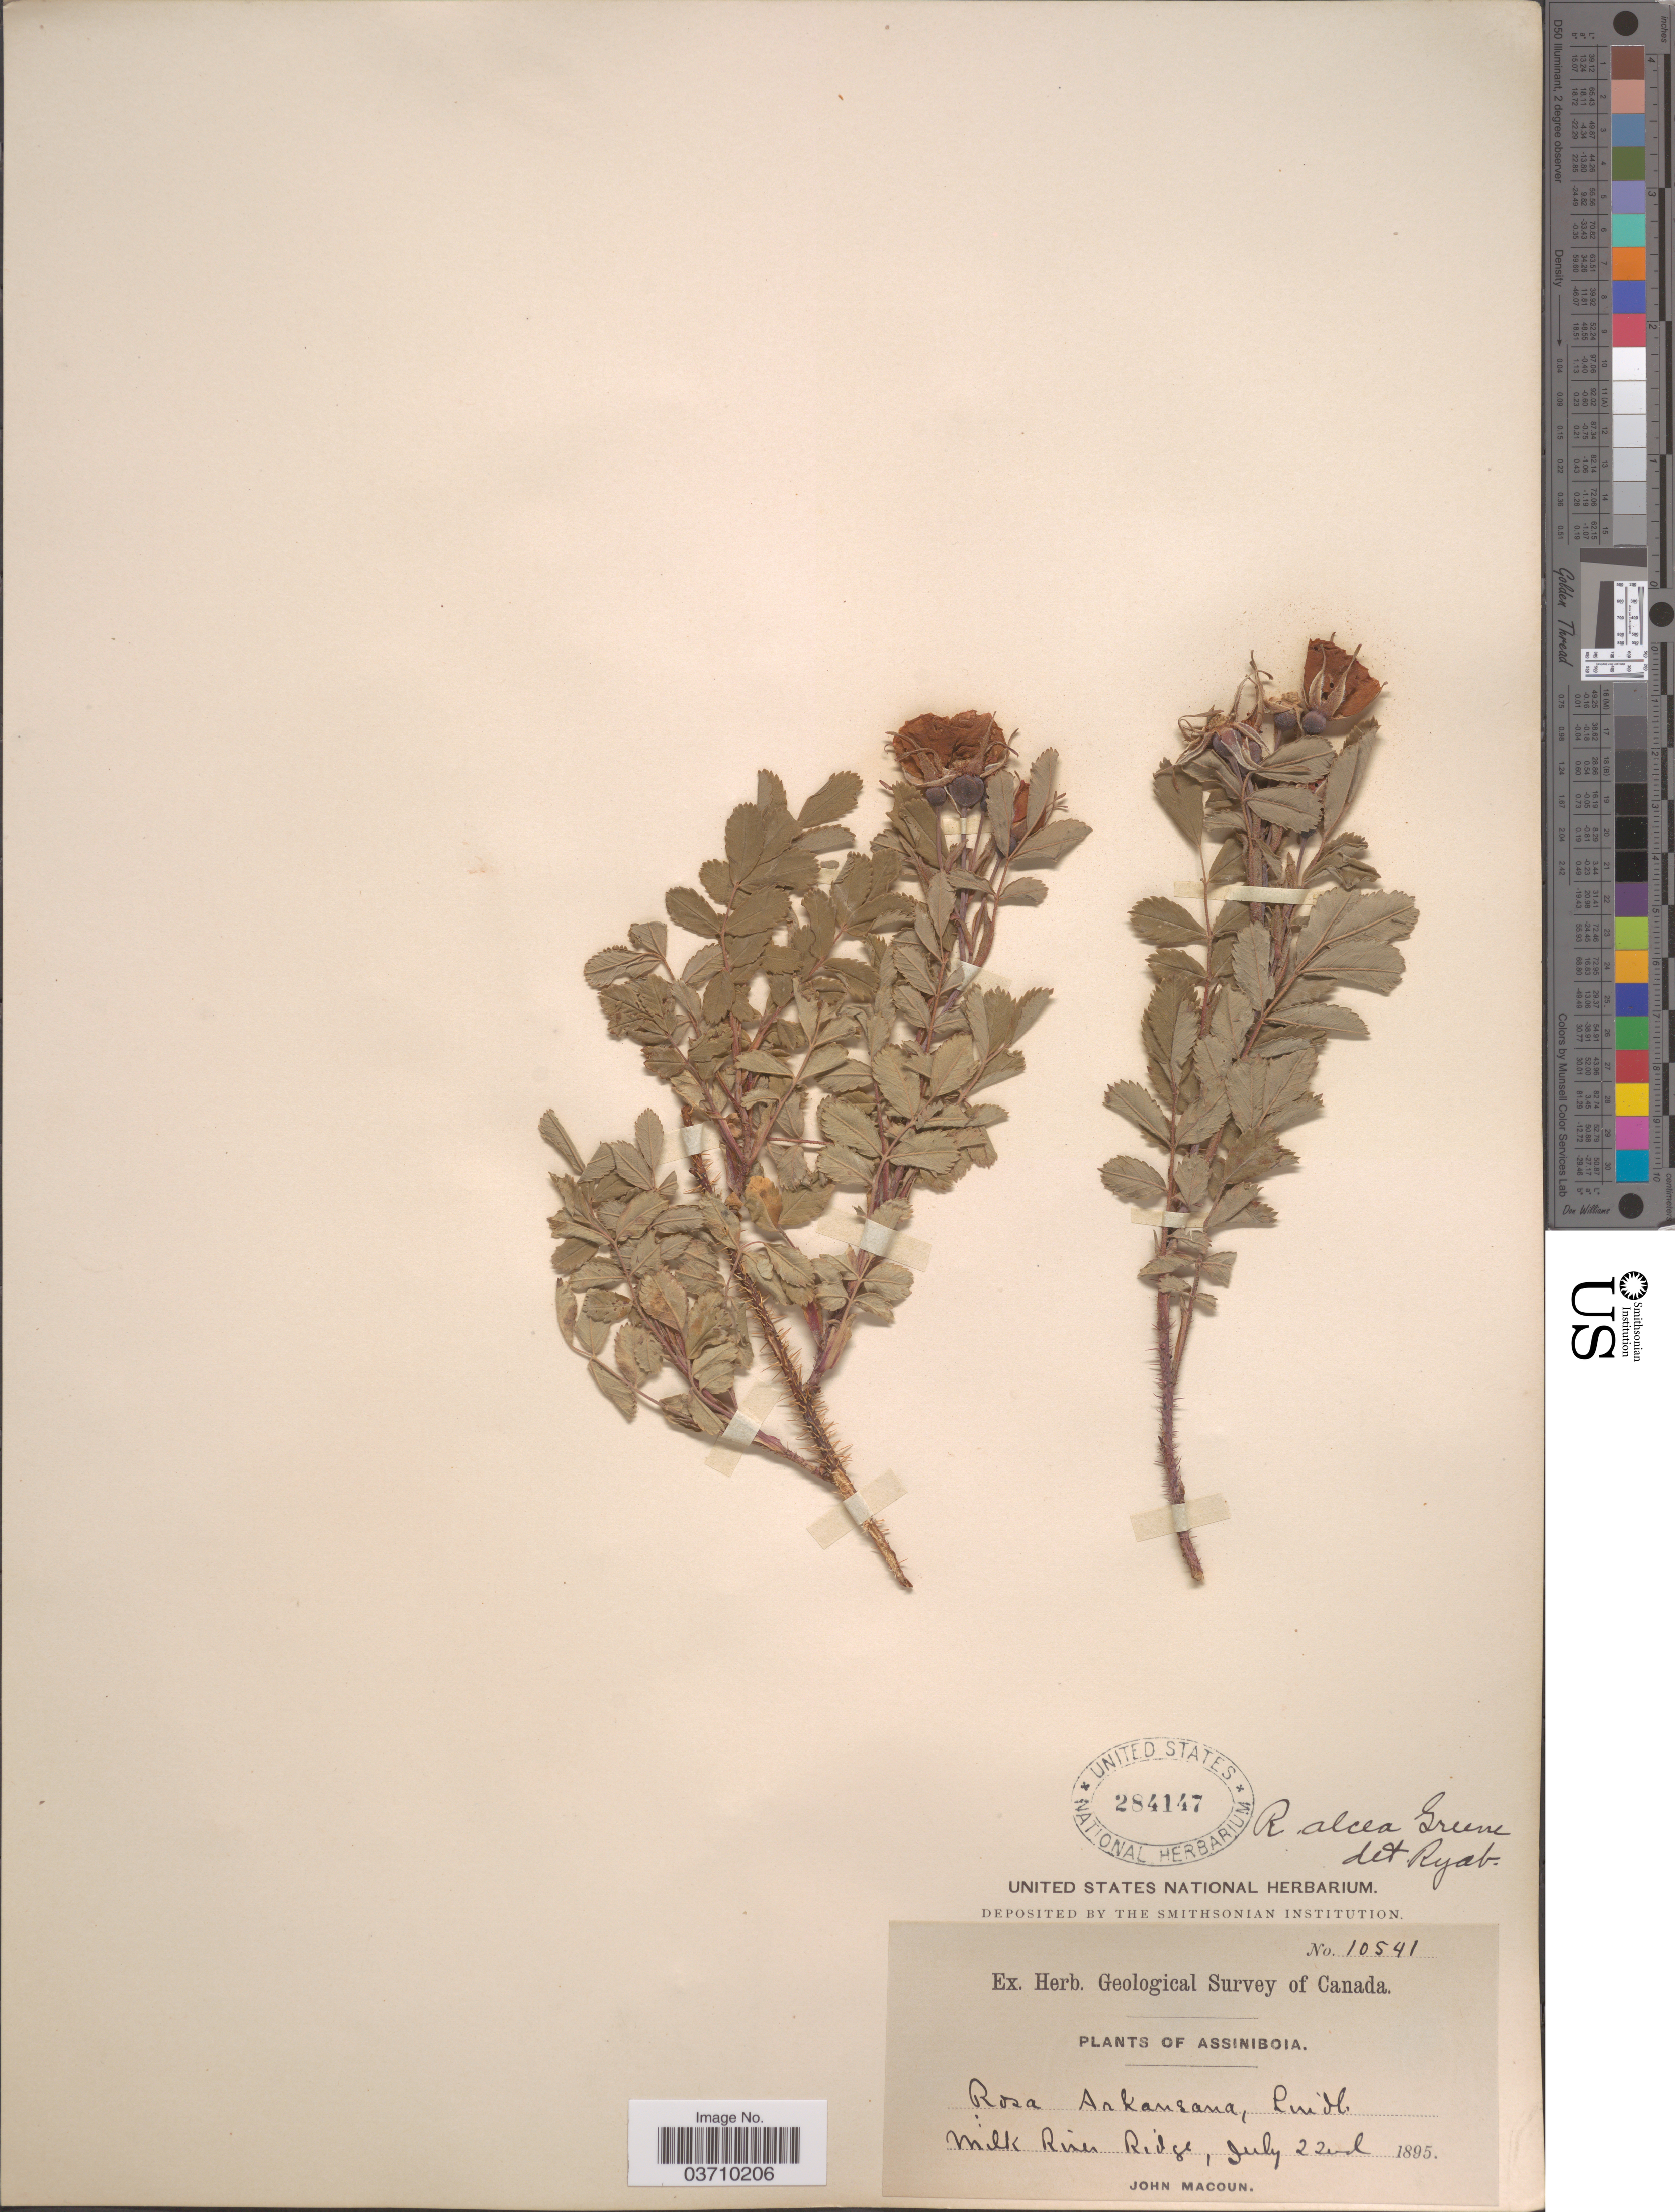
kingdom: Plantae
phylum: Tracheophyta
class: Magnoliopsida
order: Rosales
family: Rosaceae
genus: Rosa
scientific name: Rosa alcea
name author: Greene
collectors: J. Macoun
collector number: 10541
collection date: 1895-07-22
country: Canada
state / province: Saskatchewan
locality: Assiniboia. Milk River Ridge.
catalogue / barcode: US 284147